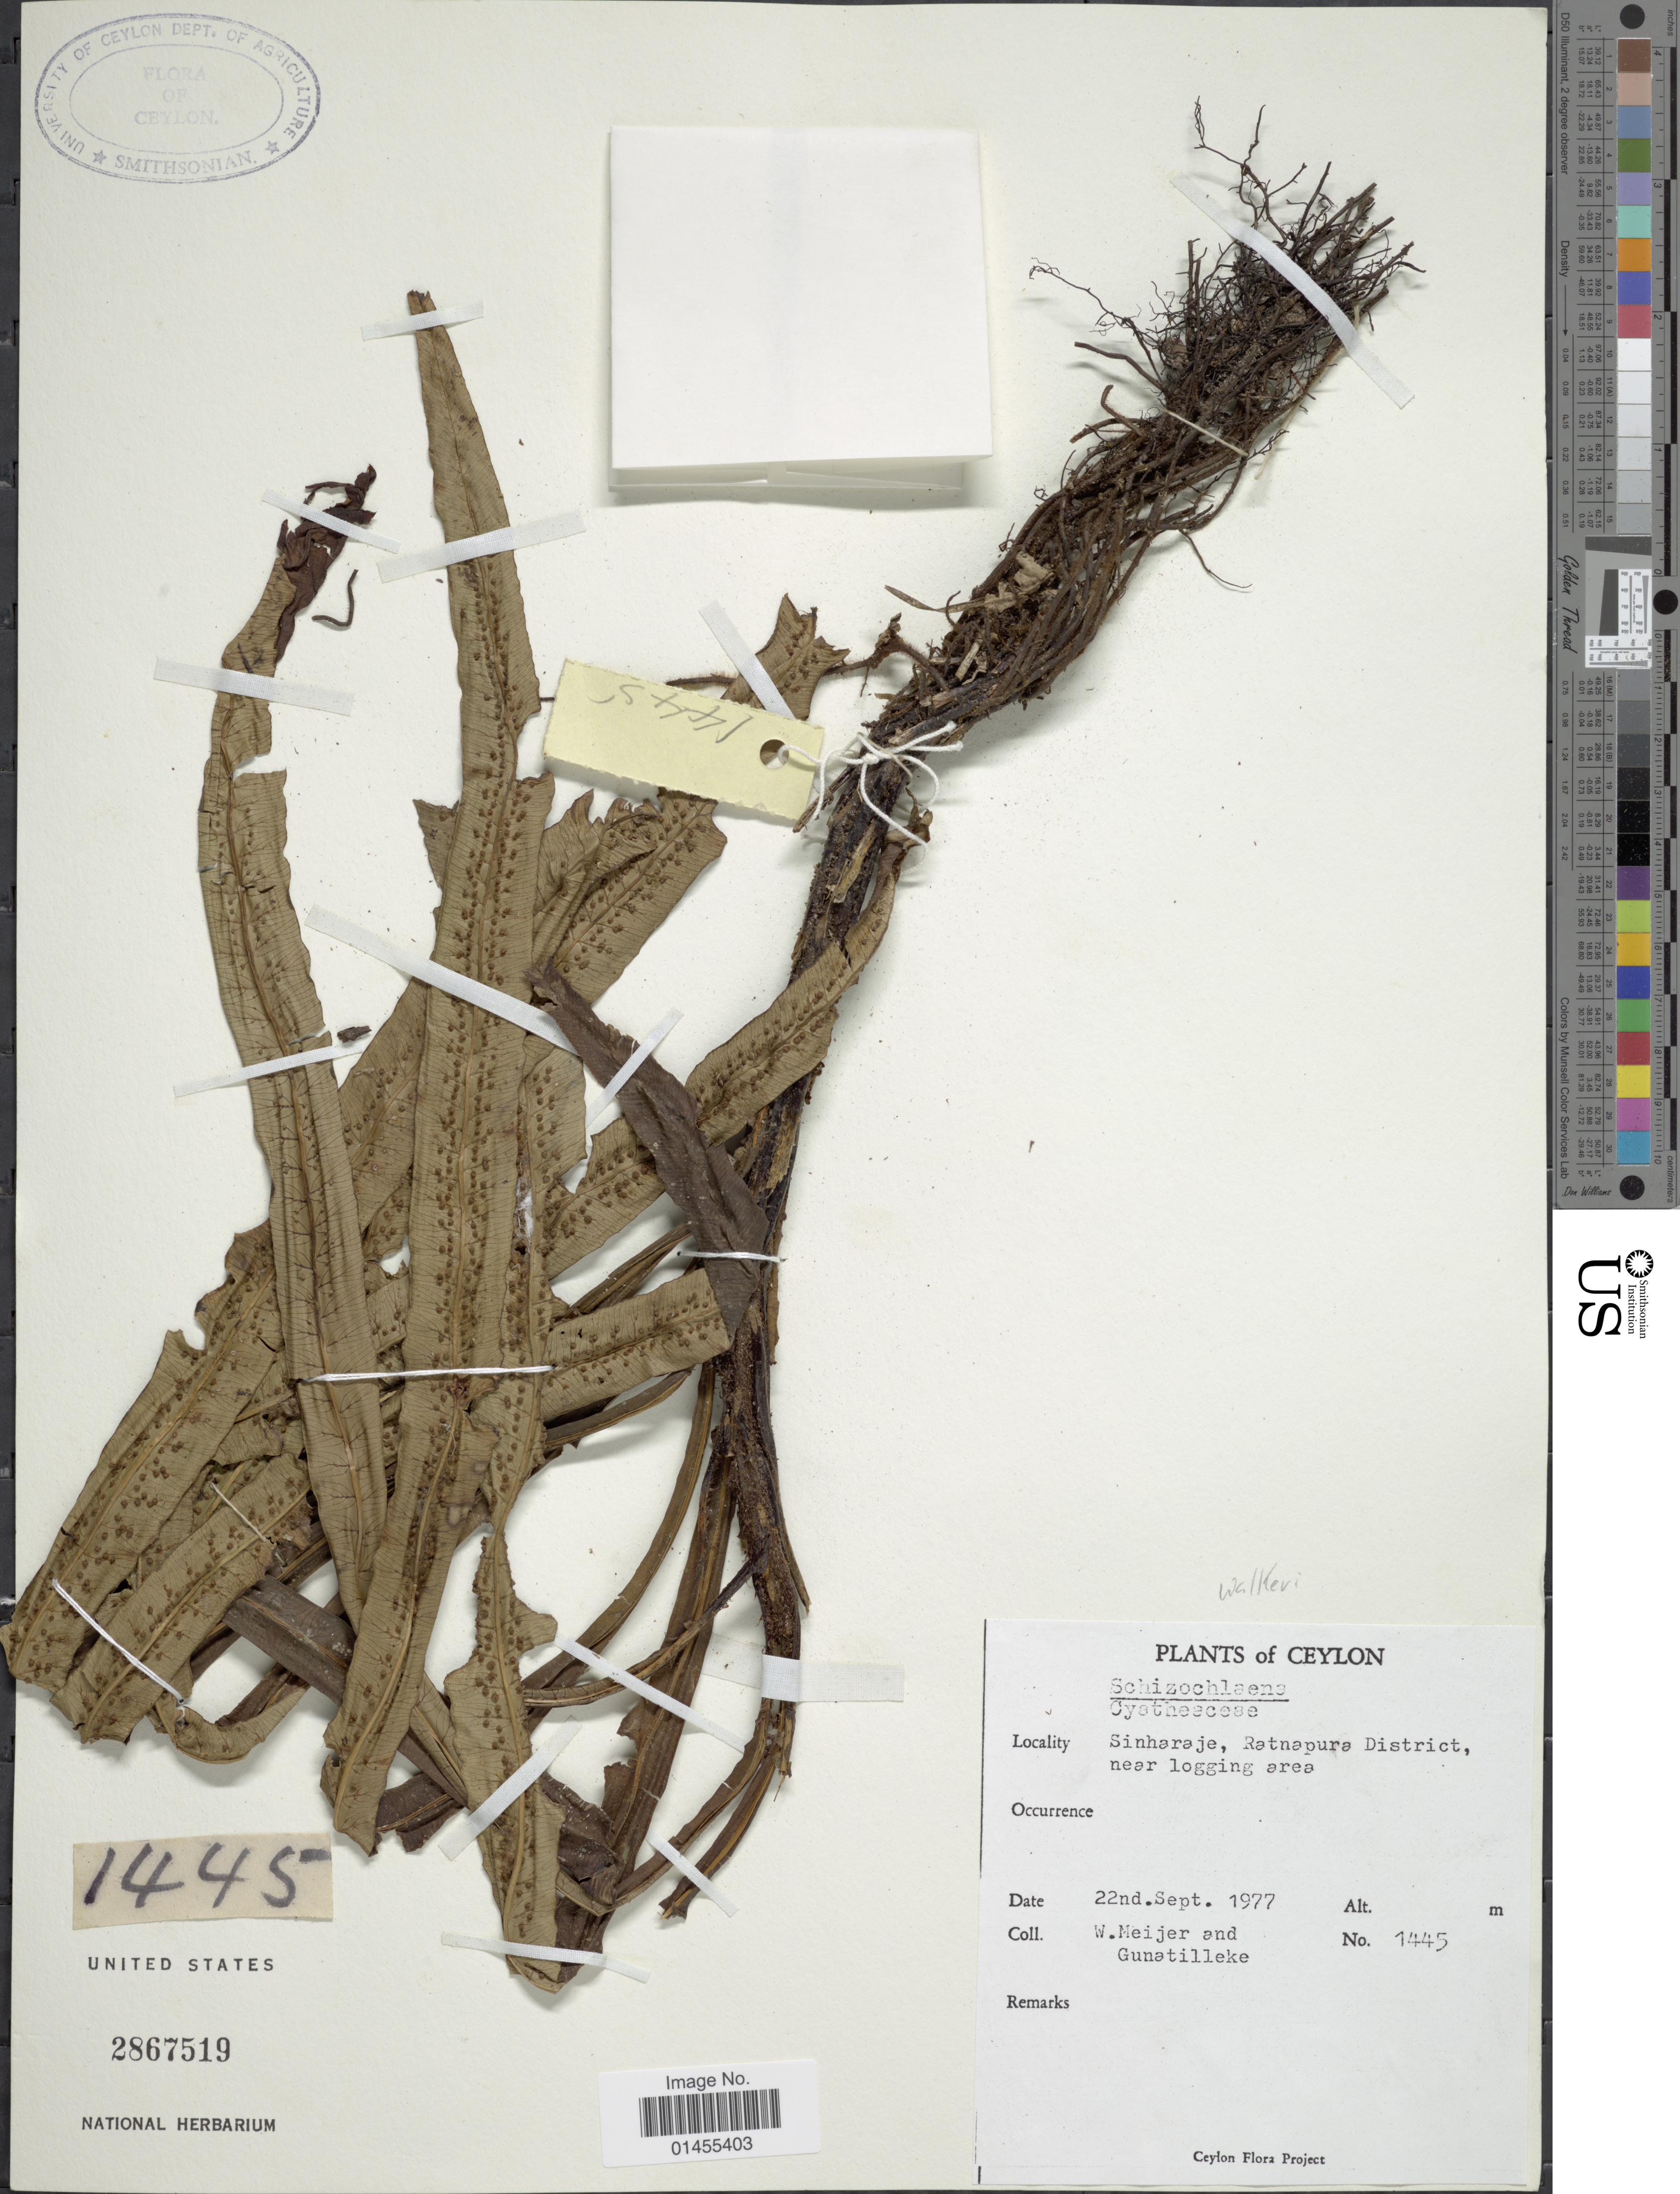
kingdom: Plantae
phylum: Tracheophyta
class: Polypodiopsida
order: Cyatheales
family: Cyatheaceae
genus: Alsophila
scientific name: Alsophila sp.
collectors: W. Meijer & -- Gunatilleke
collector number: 1445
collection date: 1977-09-22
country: Sri Lanka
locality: Ceylon, Sinharaje, Ratnapura District, near logging area.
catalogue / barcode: US 2867519